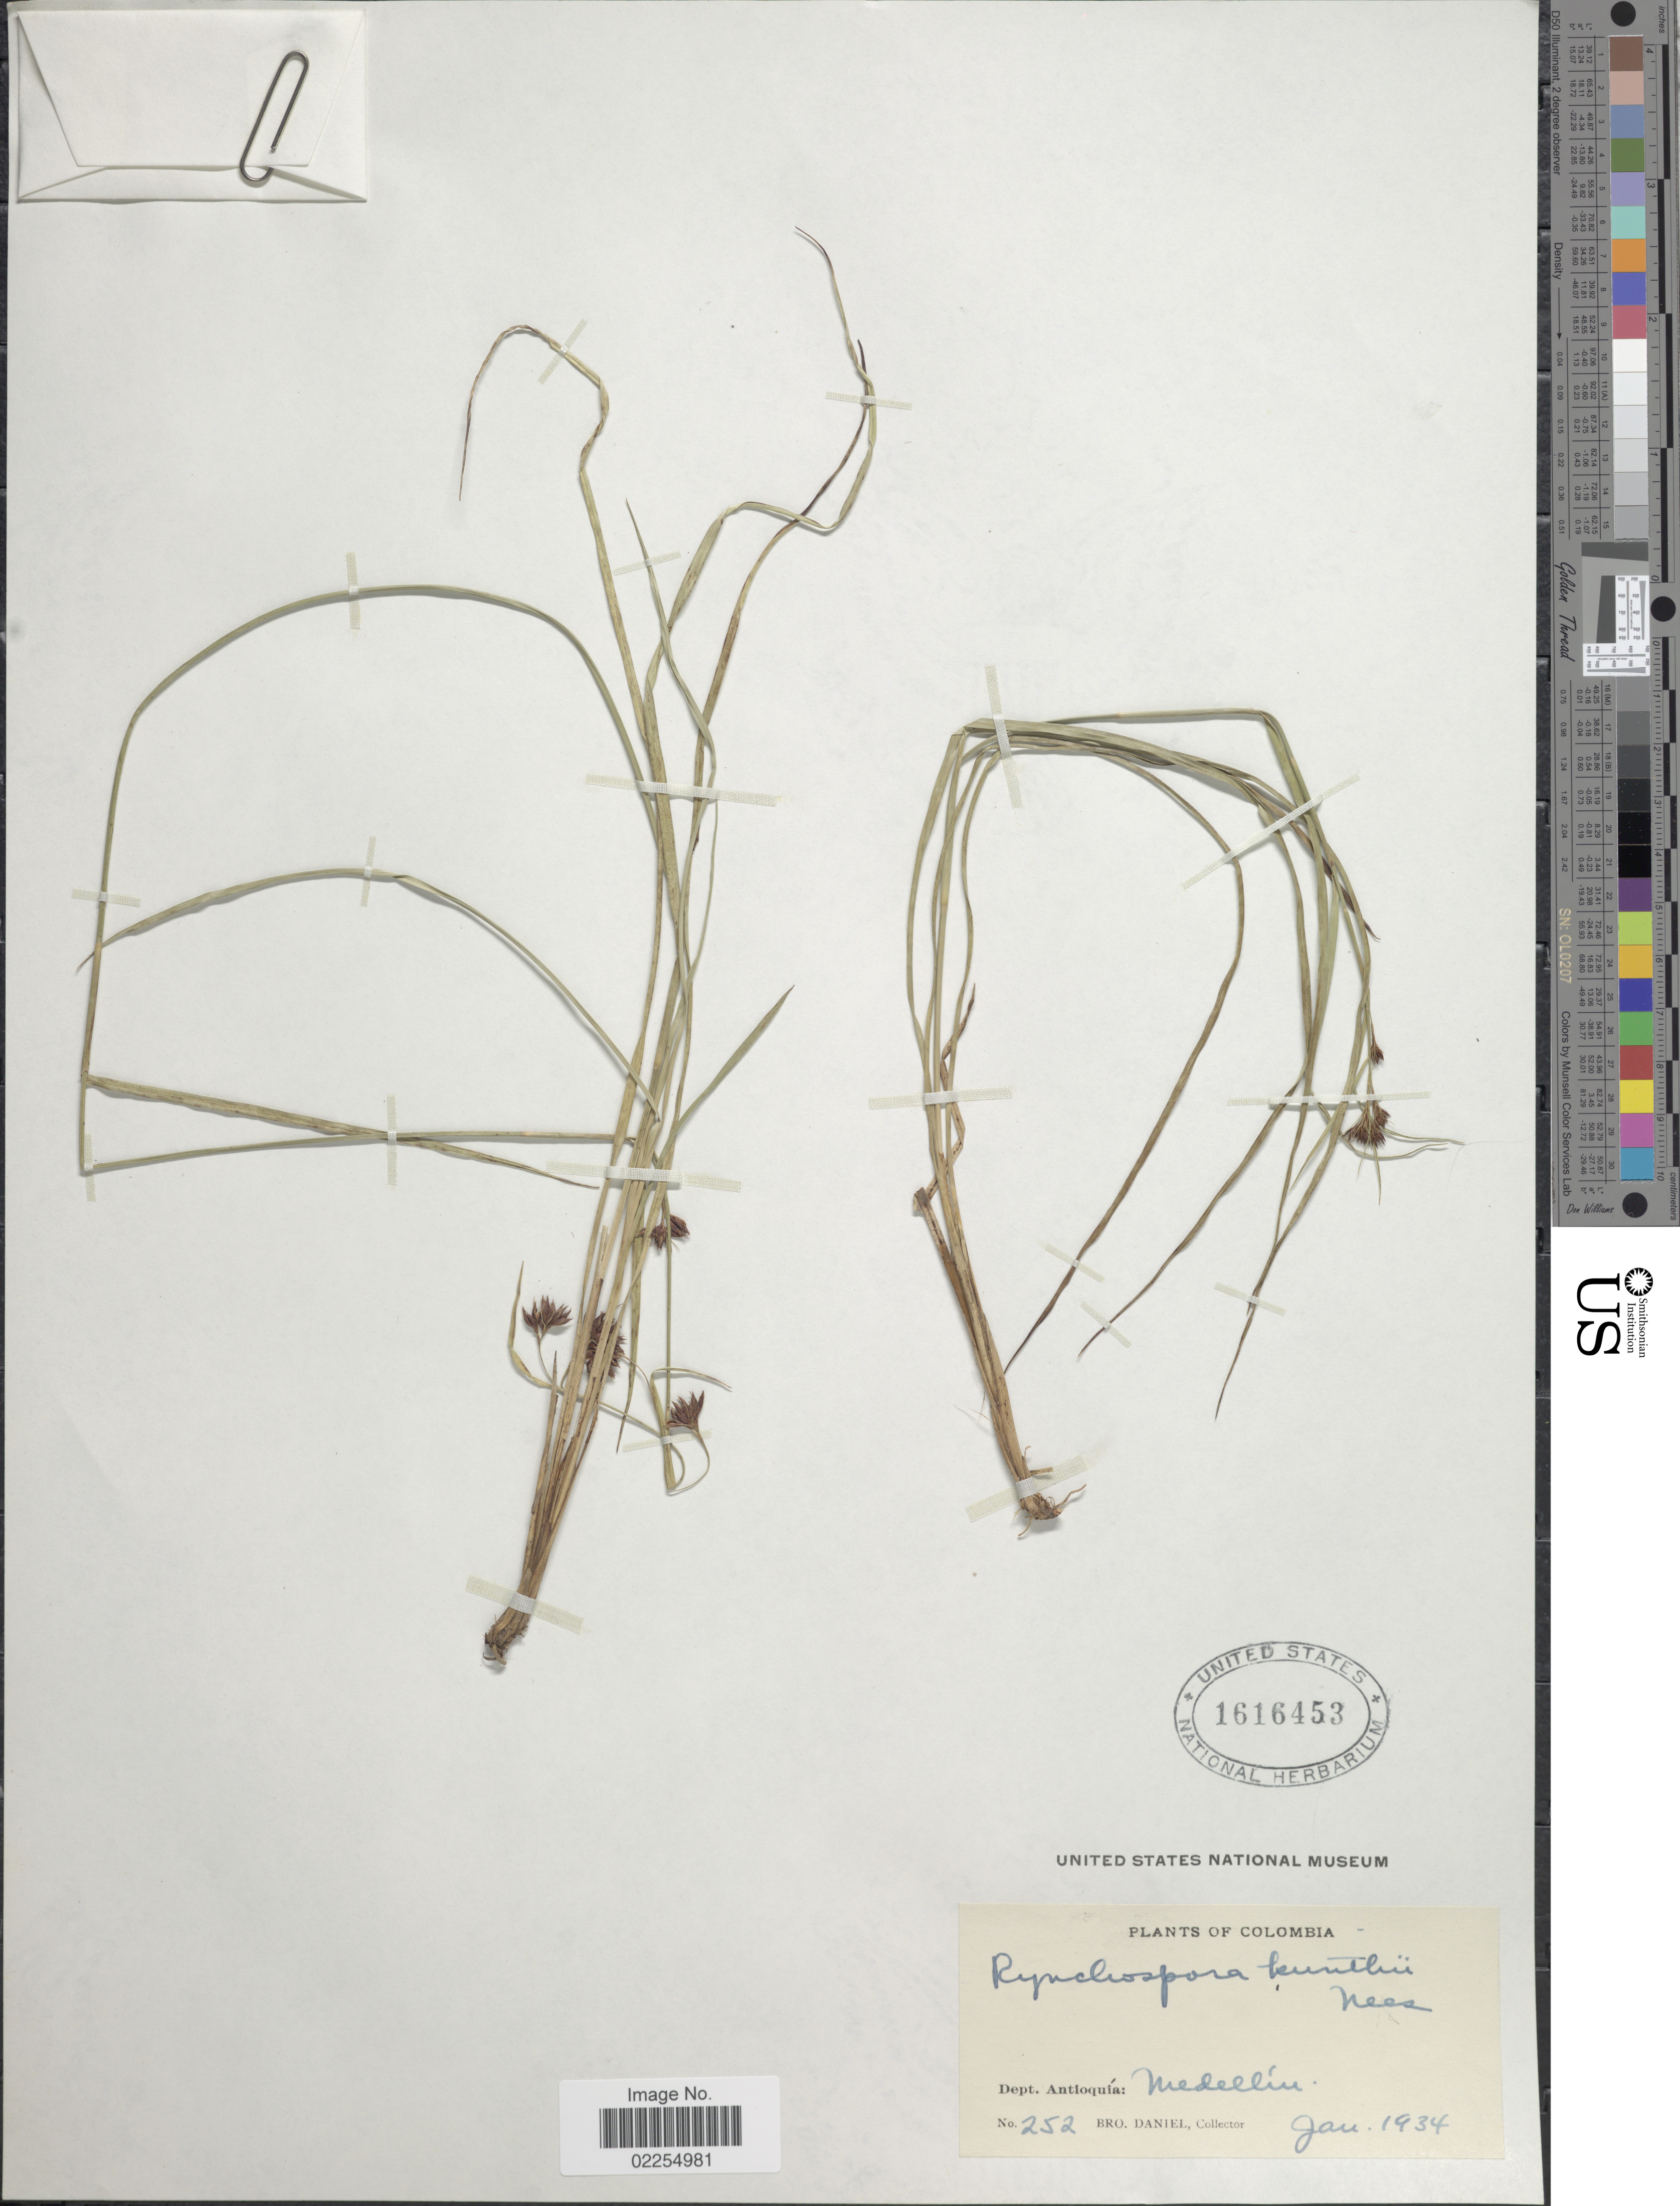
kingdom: Plantae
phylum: Tracheophyta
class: Liliopsida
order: Poales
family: Cyperaceae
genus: Rhynchospora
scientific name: Rhynchospora kunthii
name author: Nees ex Kunth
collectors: Bro. Daniel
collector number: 252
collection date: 1934-01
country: Colombia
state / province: Antioquia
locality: Medellin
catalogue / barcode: US 1616453